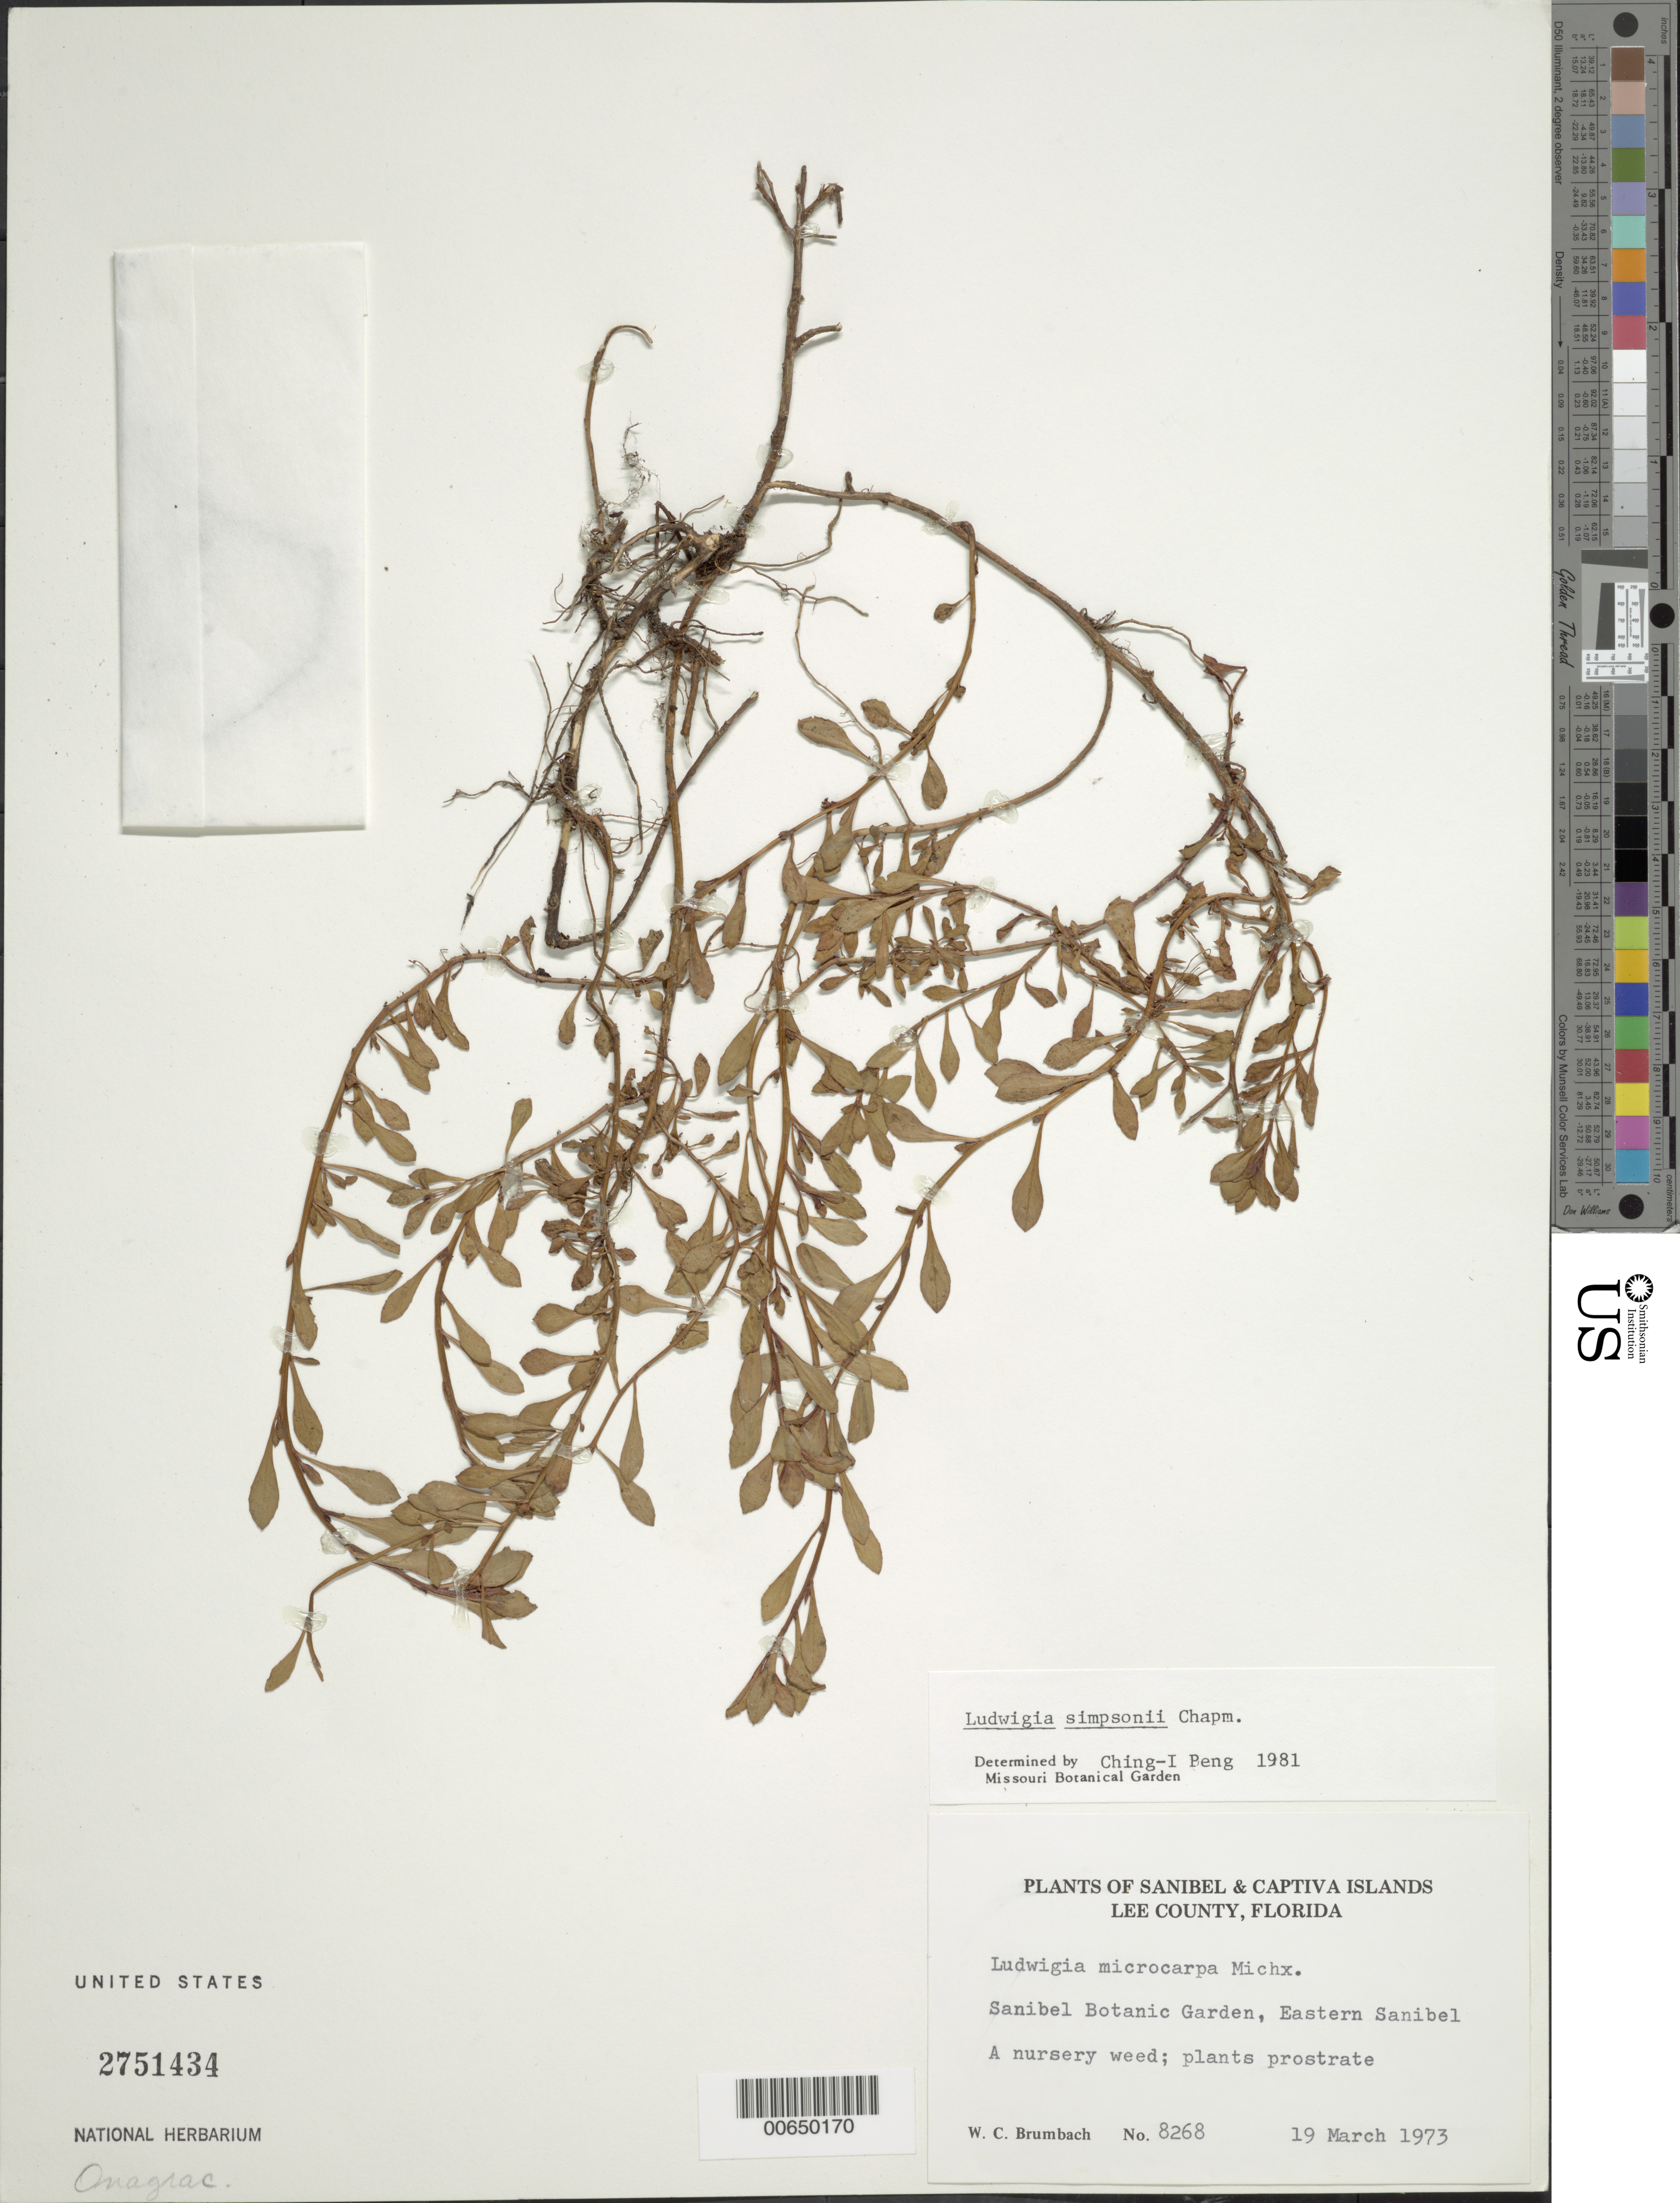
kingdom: Plantae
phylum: Tracheophyta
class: Magnoliopsida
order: Myrtales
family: Onagraceae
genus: Ludwigia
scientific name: Ludwigia simpsonii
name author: Chapm.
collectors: W. C. Brumbach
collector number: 8268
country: United States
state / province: Florida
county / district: Lee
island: Sanibel Island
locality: Sanibel Botanic Garden, Eastern Sanibel.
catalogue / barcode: US 2751743